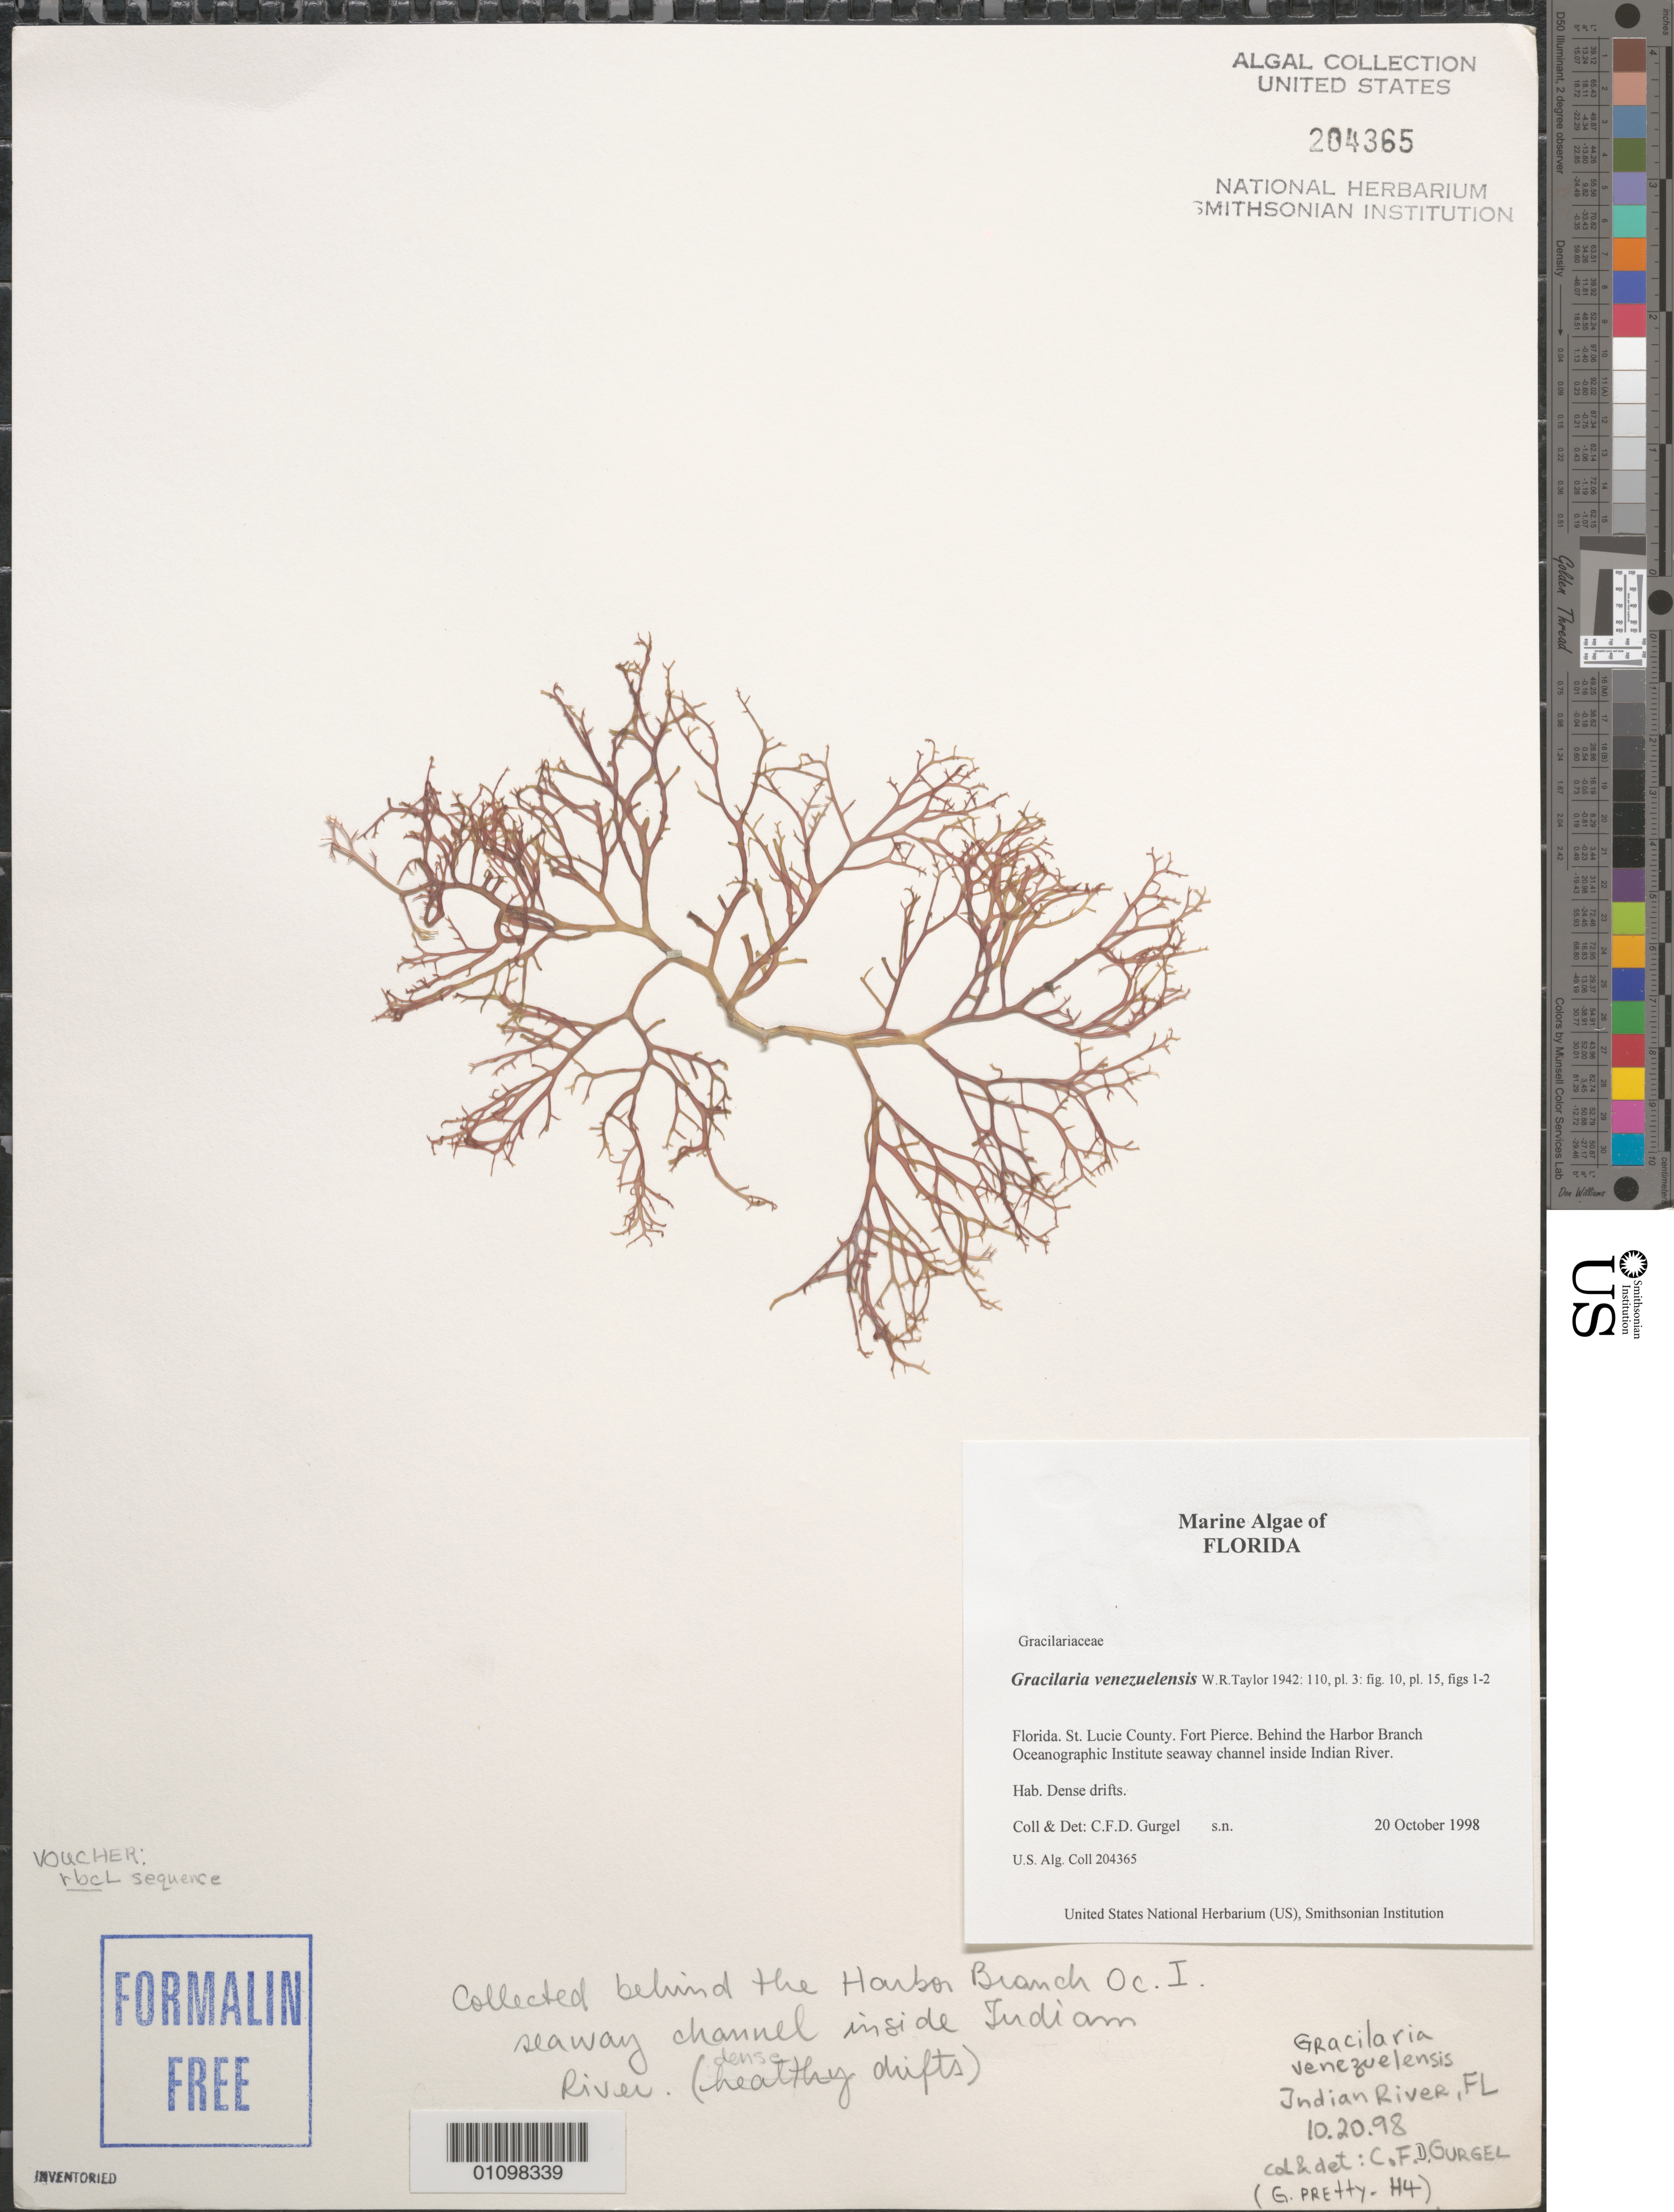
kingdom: Plantae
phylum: Rhodophyta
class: Florideophyceae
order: Gracilariales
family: Gracilariaceae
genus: Gracilaria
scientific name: Gracilaria venezuelensis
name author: W.R. Taylor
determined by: Gurgel, C. F. D.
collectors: C. Gurgel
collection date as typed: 20 Oct 1998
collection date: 1998-10-20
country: United States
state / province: Florida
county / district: Saint Lucie County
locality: Behind the Harbor Branch Oceanographic Institute seaway channel inside Indian River, Fort Pierce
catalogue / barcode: US 204365